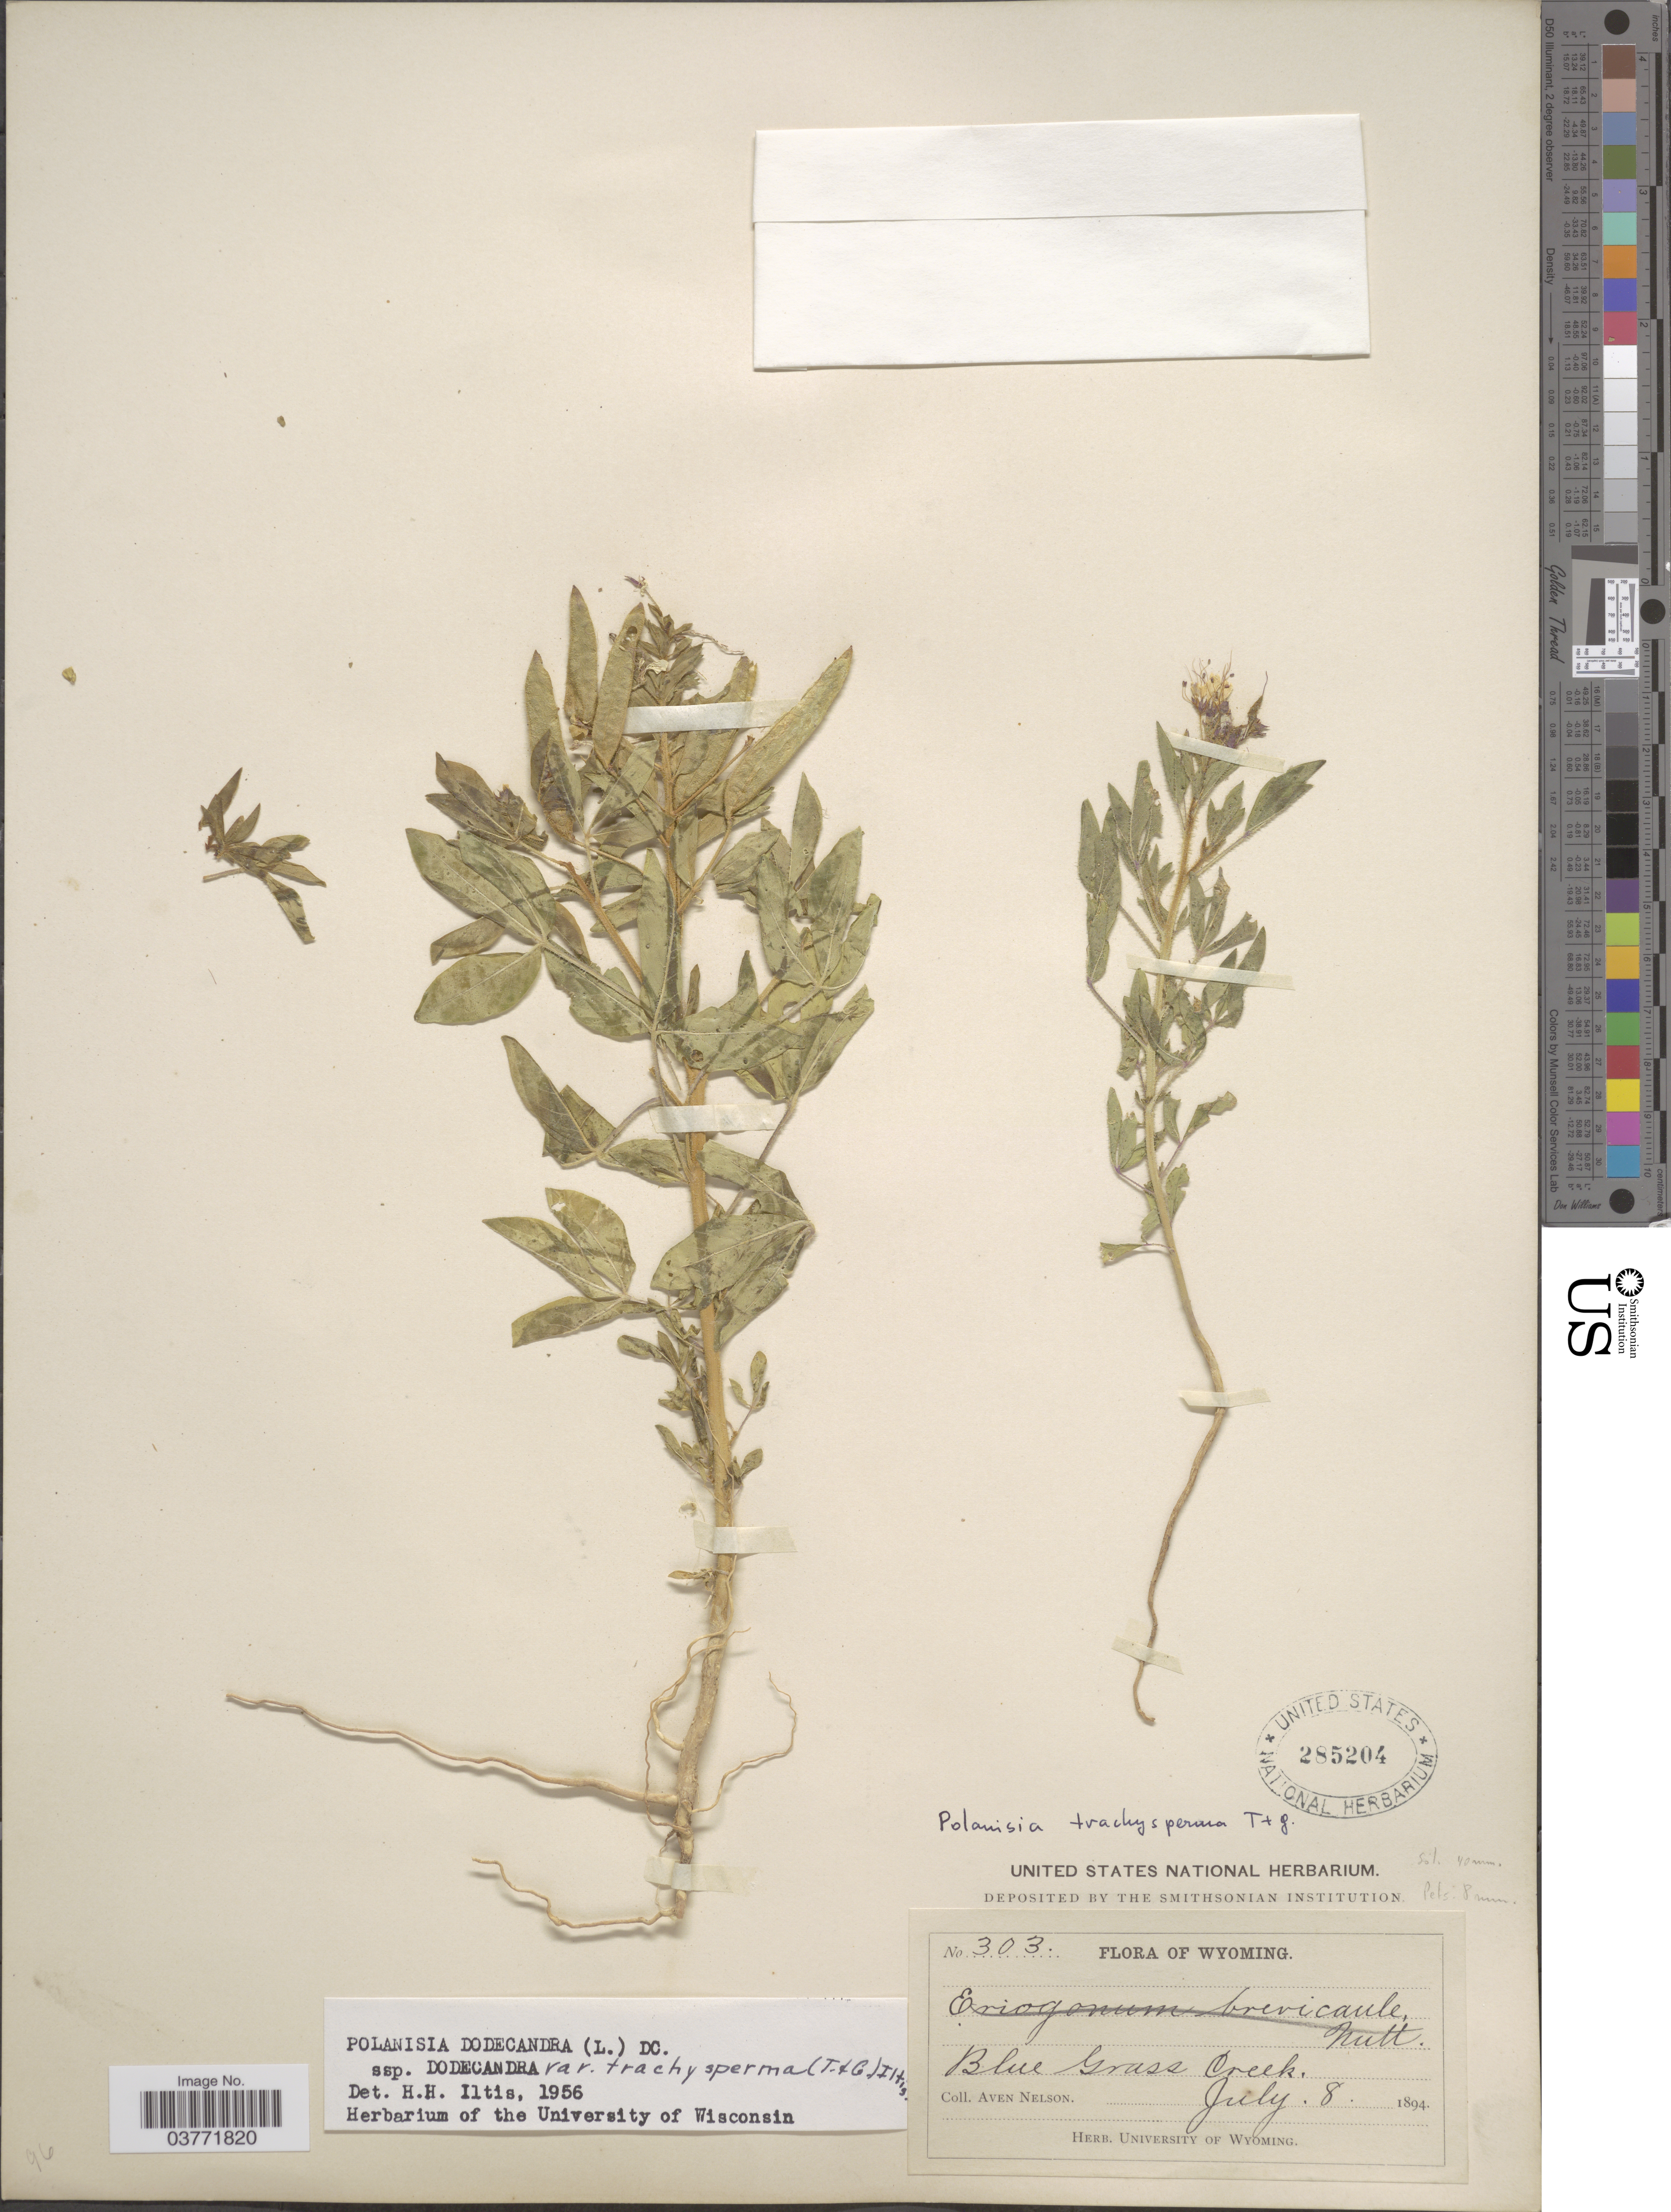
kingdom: Plantae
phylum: Tracheophyta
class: Magnoliopsida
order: Brassicales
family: Cleomaceae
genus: Polanisia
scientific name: Polanisia trachysperma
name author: Torr. & A. Gray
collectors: A. Nelson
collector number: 303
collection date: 1894-07-08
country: United States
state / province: Wyoming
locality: Blue Grass Creek.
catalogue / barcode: US 285204